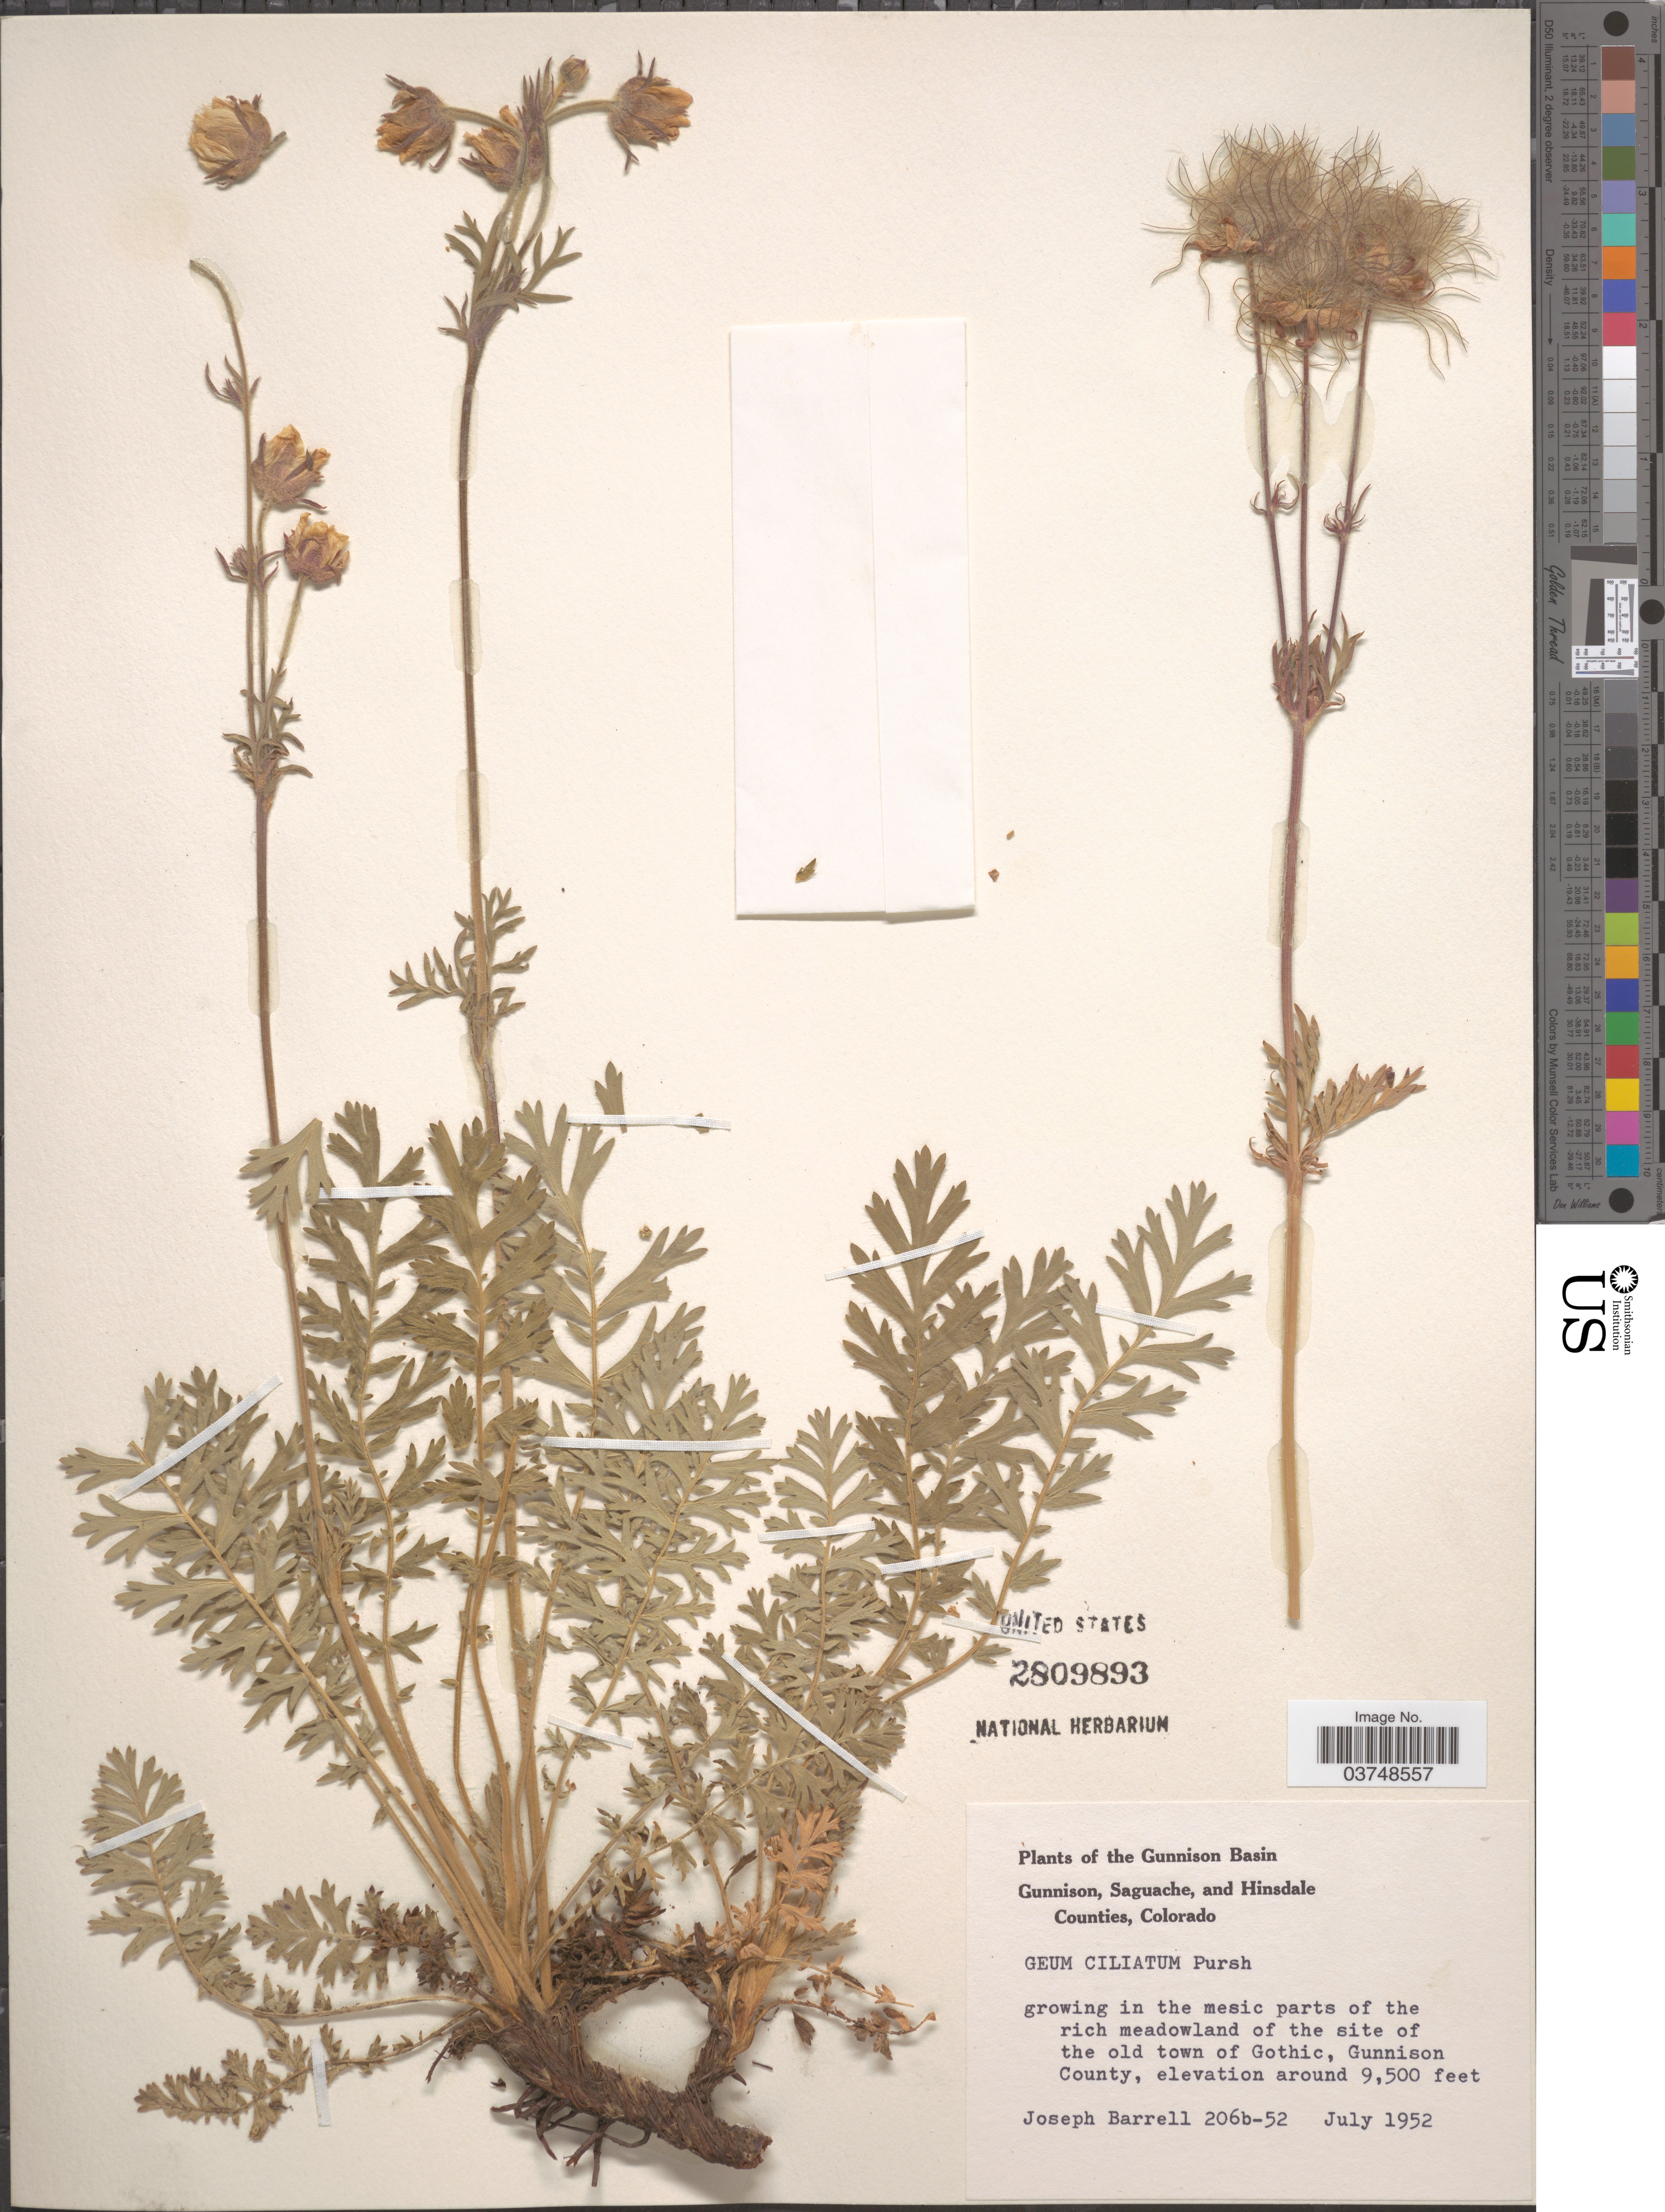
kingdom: Plantae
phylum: Tracheophyta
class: Magnoliopsida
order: Rosales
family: Rosaceae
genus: Geum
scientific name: Geum triflorum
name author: Pursh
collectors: J. Barrell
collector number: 206b-52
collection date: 1952-07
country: United States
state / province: Colorado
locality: Gunnison Basin. In the mesic parts of the rich meadowland of the site of the old town of Gothic, Gunnison County.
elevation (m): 2896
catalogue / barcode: US 2809893